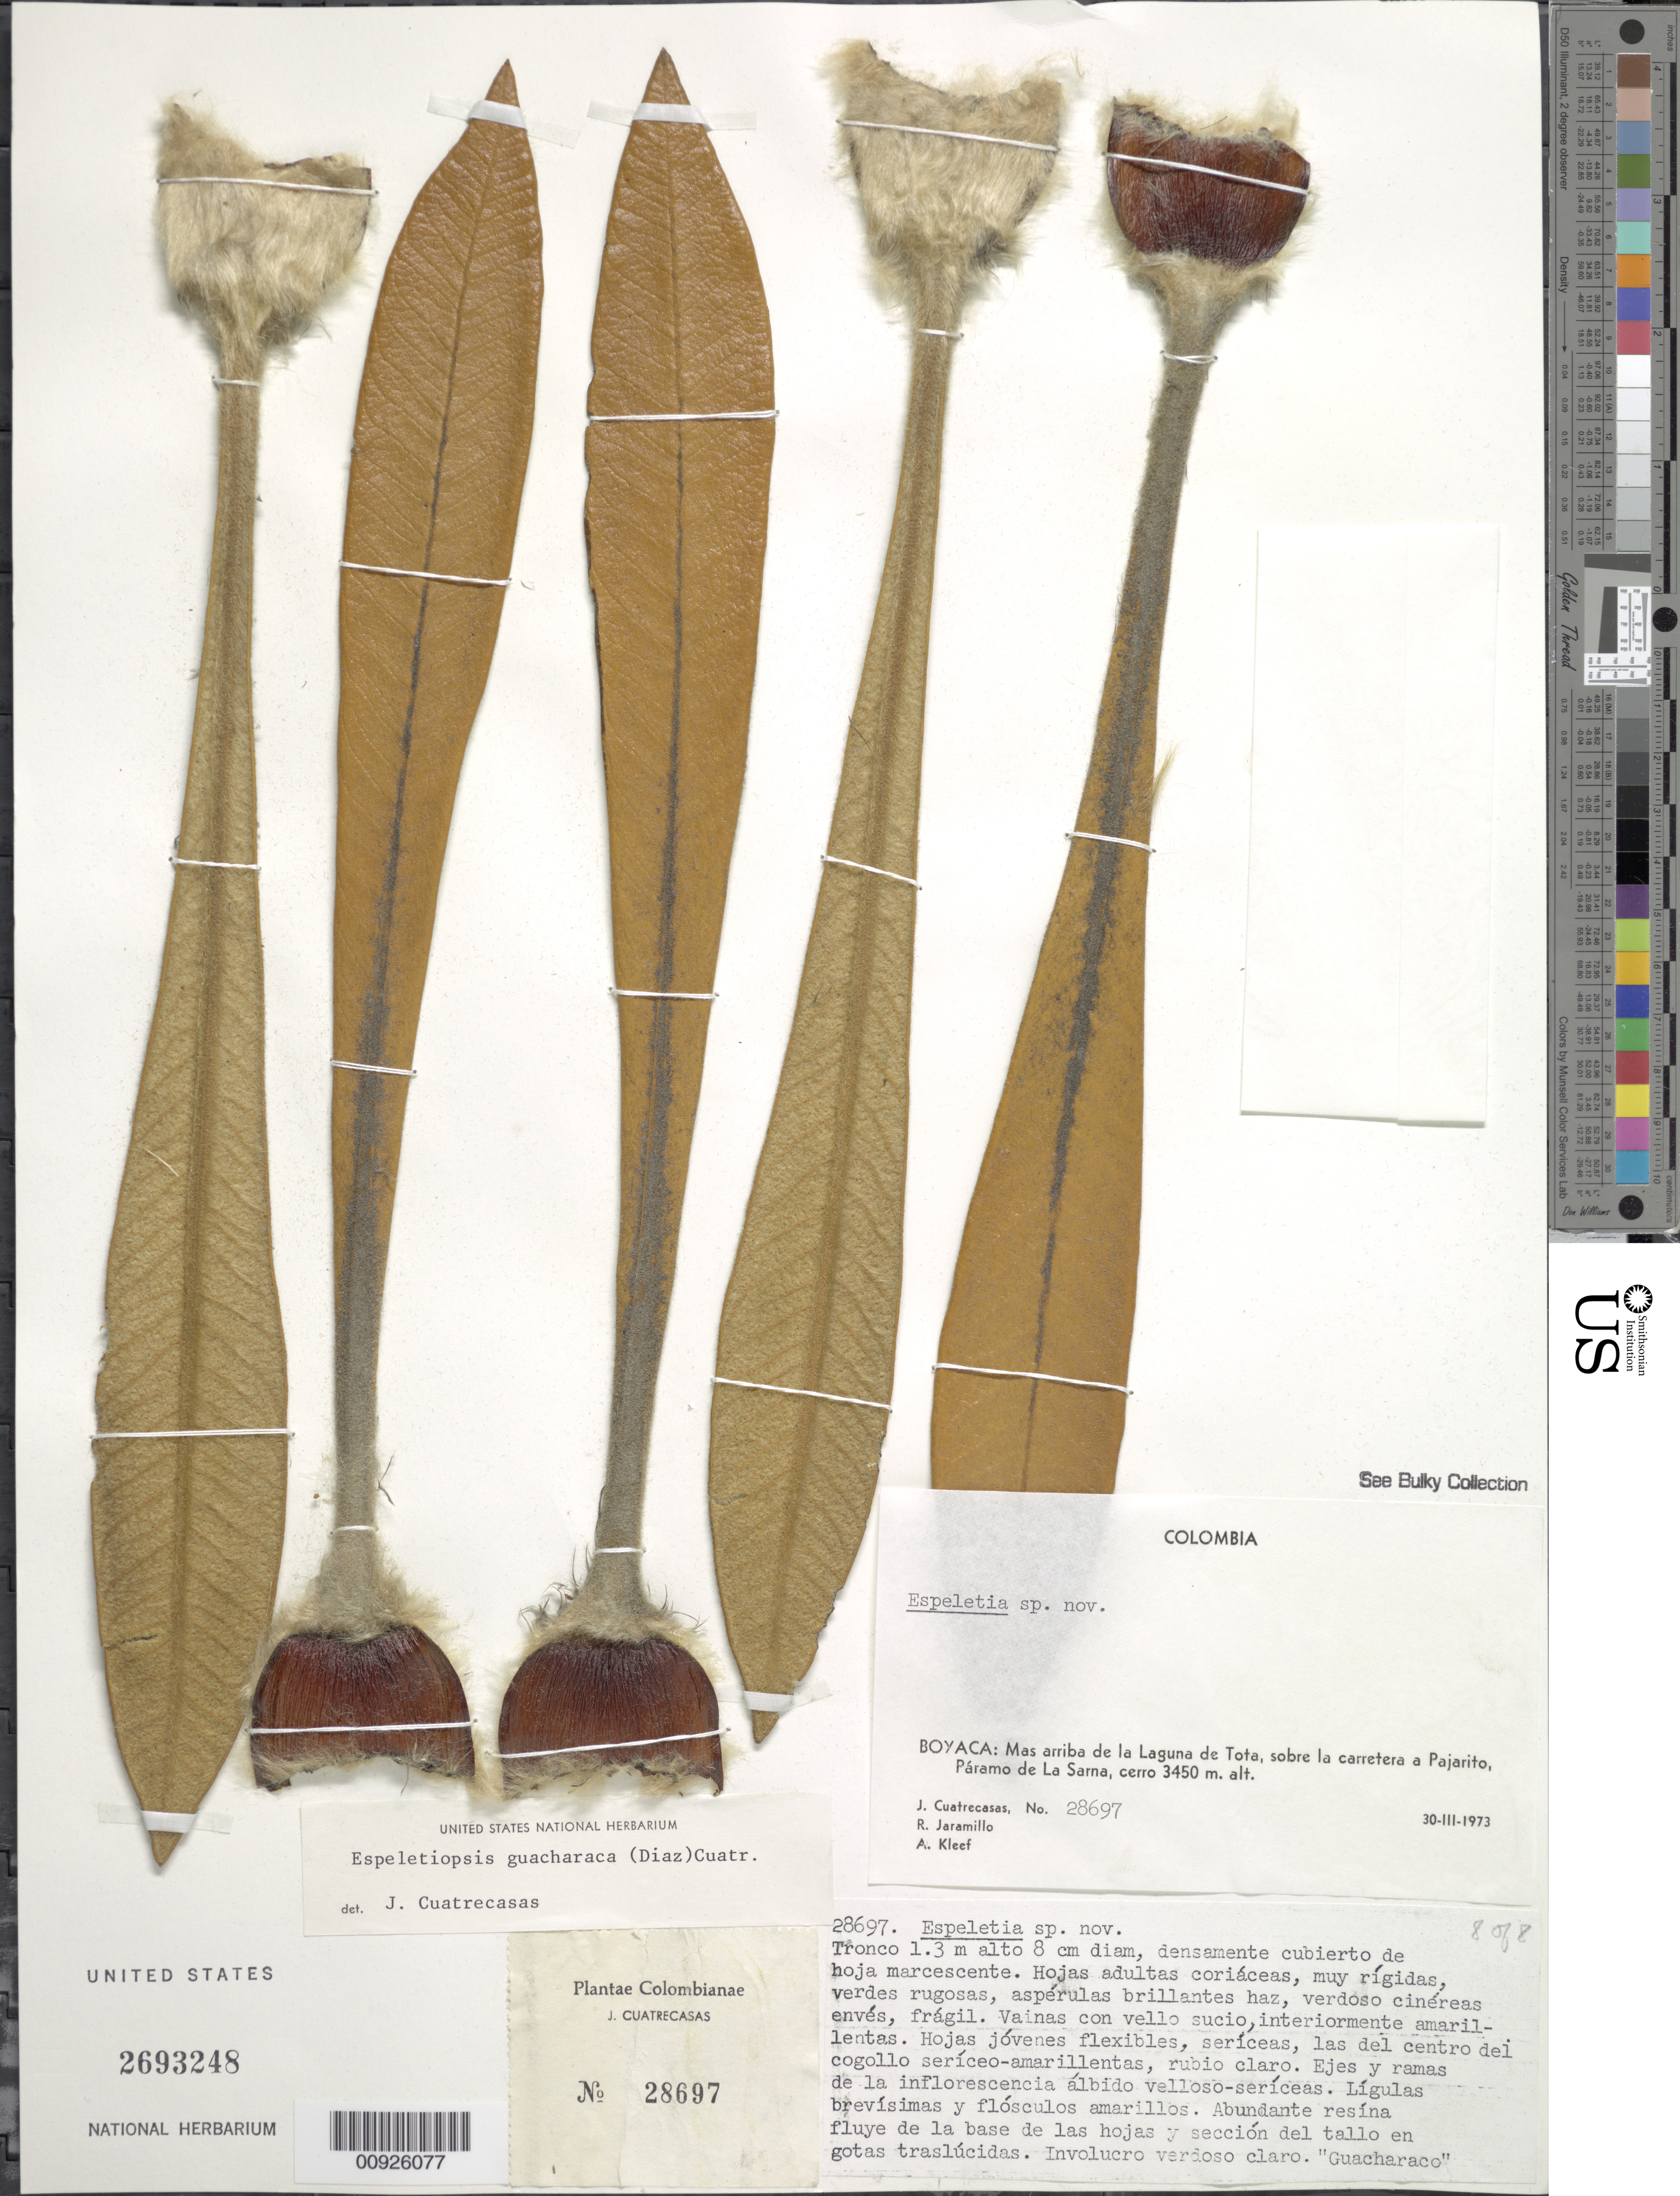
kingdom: Plantae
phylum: Tracheophyta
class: Magnoliopsida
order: Asterales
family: Asteraceae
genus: Espeletiopsis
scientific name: Espeletiopsis jimenez-quesadae var. guacharaca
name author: (S. Díaz) Cuatrec.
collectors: J. Cuatrecasas, R. Jaramillo M. & A. Kleef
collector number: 28697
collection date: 1973-03-30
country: Colombia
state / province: Boyacá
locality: Boyacá: Mas arriba de la Laguna de Tota, sobre la carretera a Pajarito, Paramo de La Sarna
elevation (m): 3450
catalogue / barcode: US 2693248